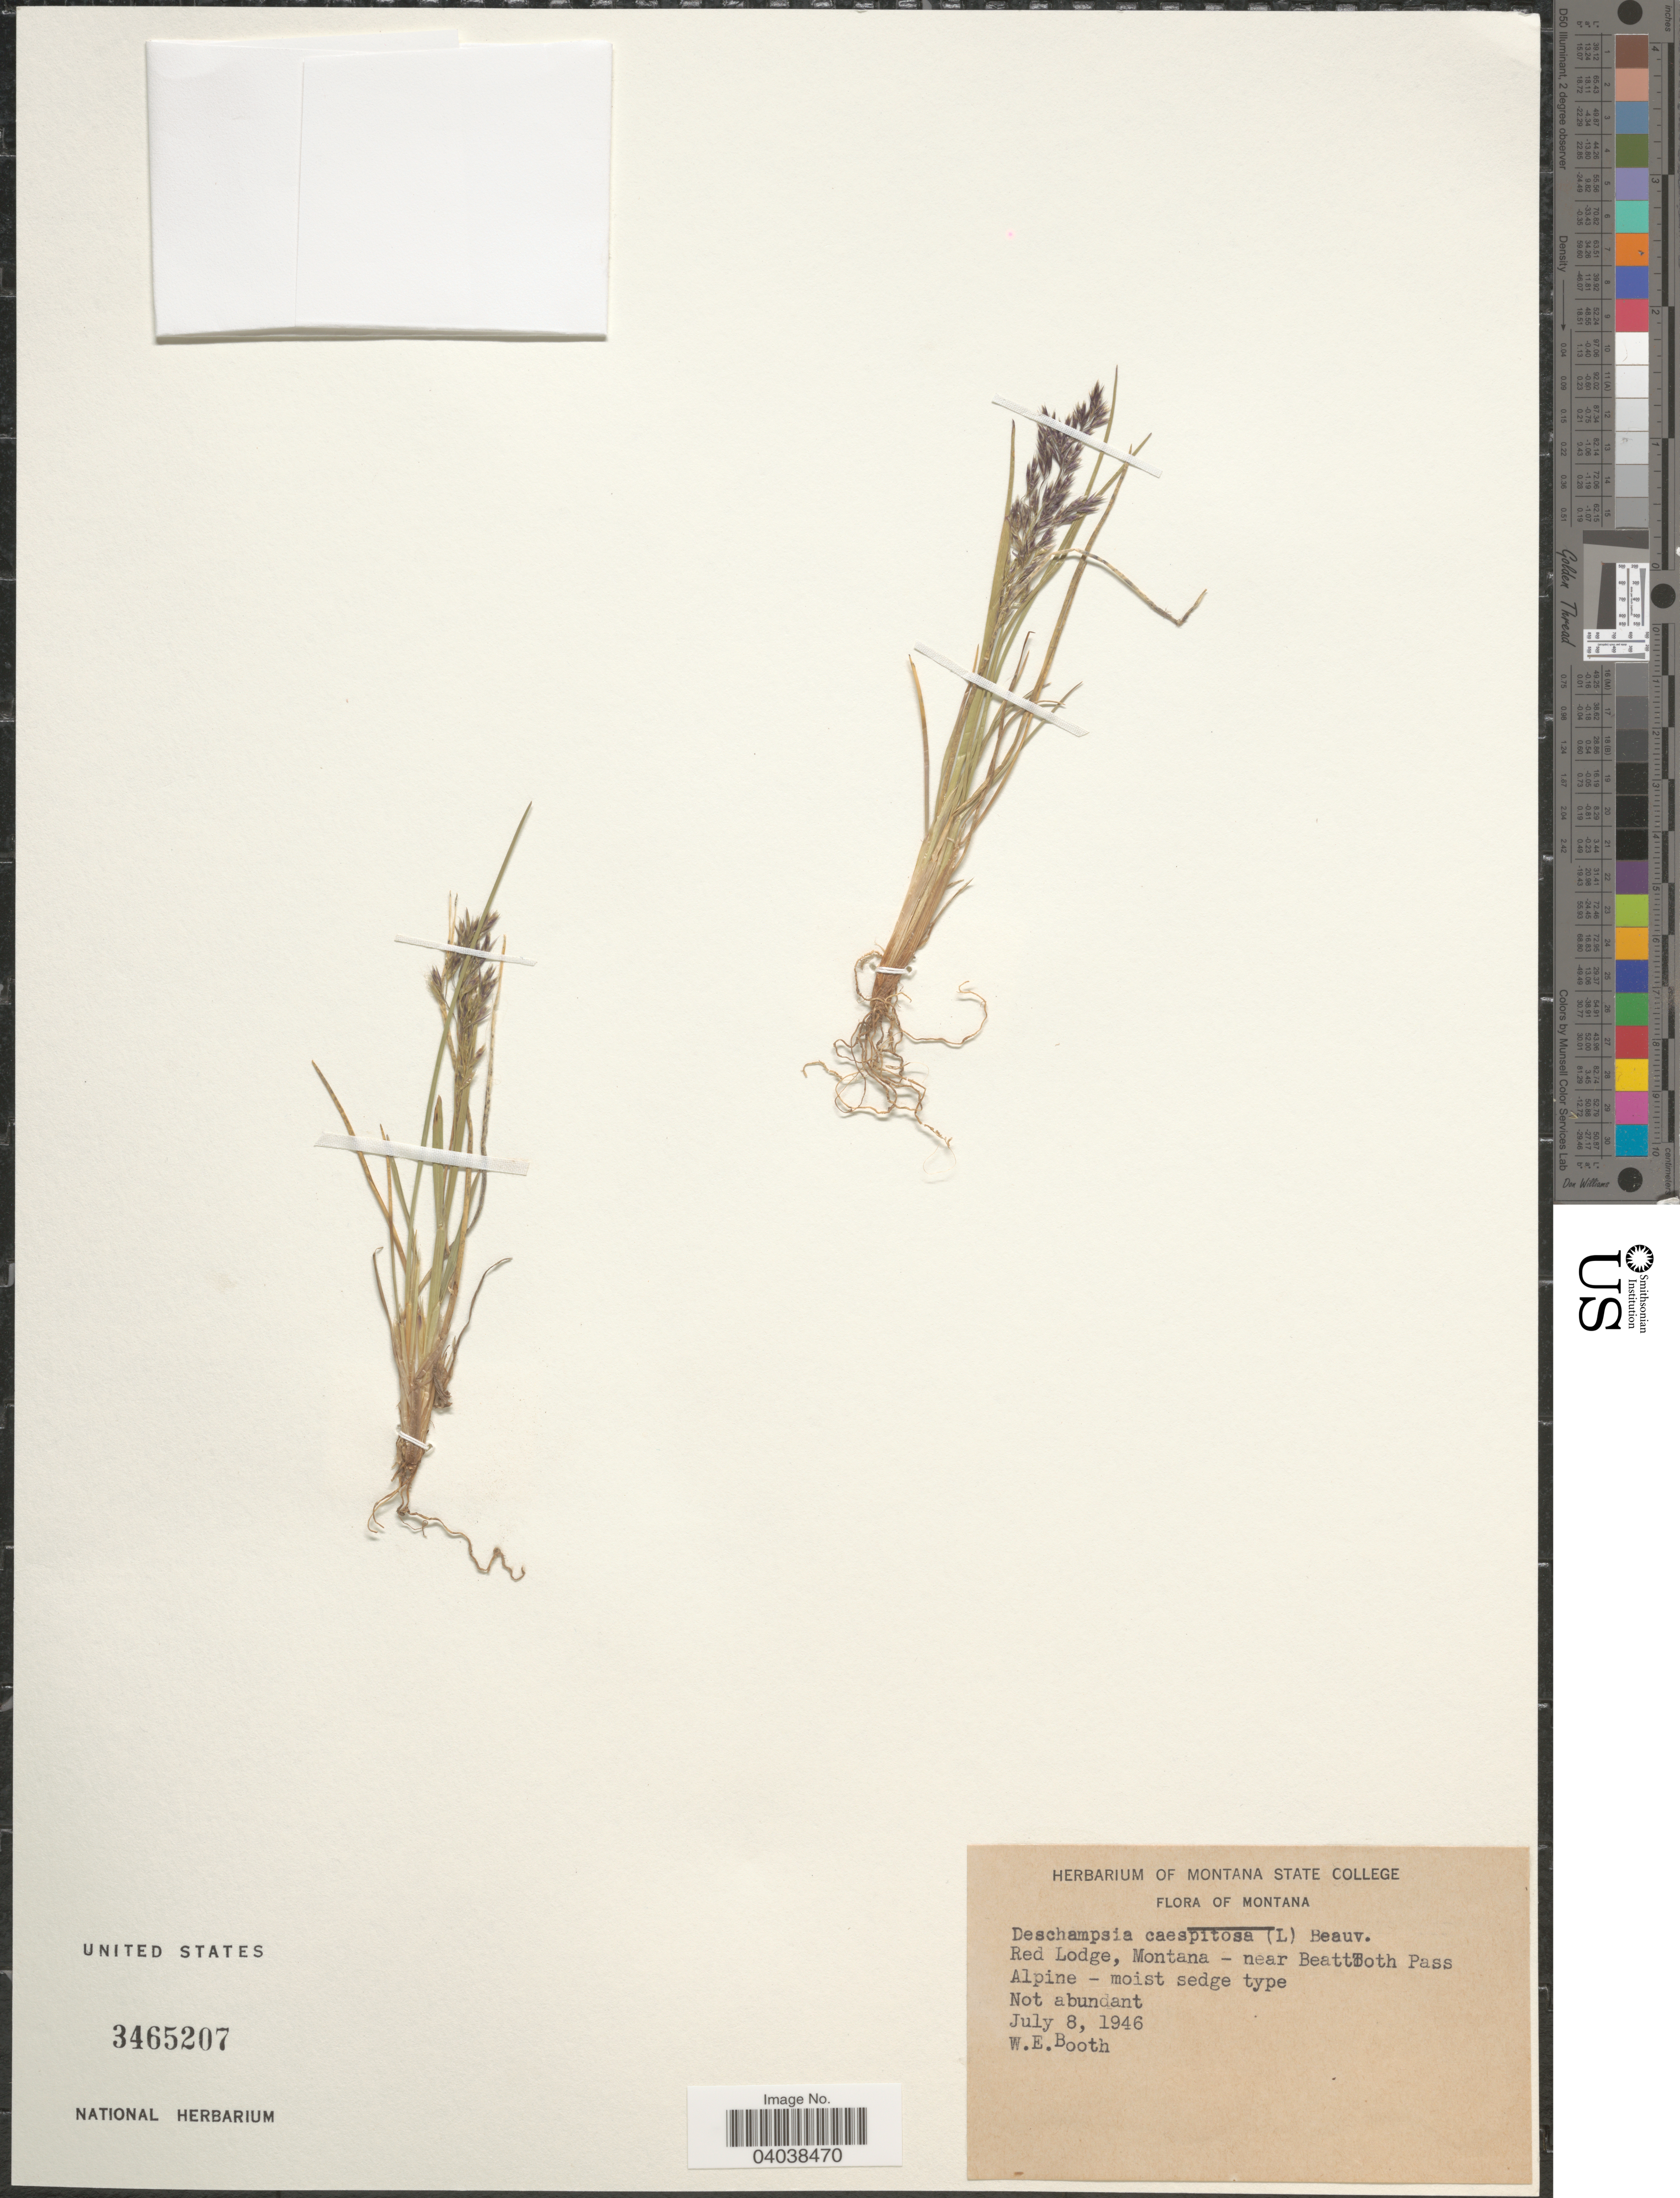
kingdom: Plantae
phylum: Tracheophyta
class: Liliopsida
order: Poales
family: Poaceae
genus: Deschampsia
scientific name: Deschampsia cespitosa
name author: (L.) P. Beauv.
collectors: W. Booth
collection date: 1946-07-08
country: United States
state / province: Montana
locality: Red Lodge, Montana - near Beattooth Pass.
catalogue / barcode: US 3465207